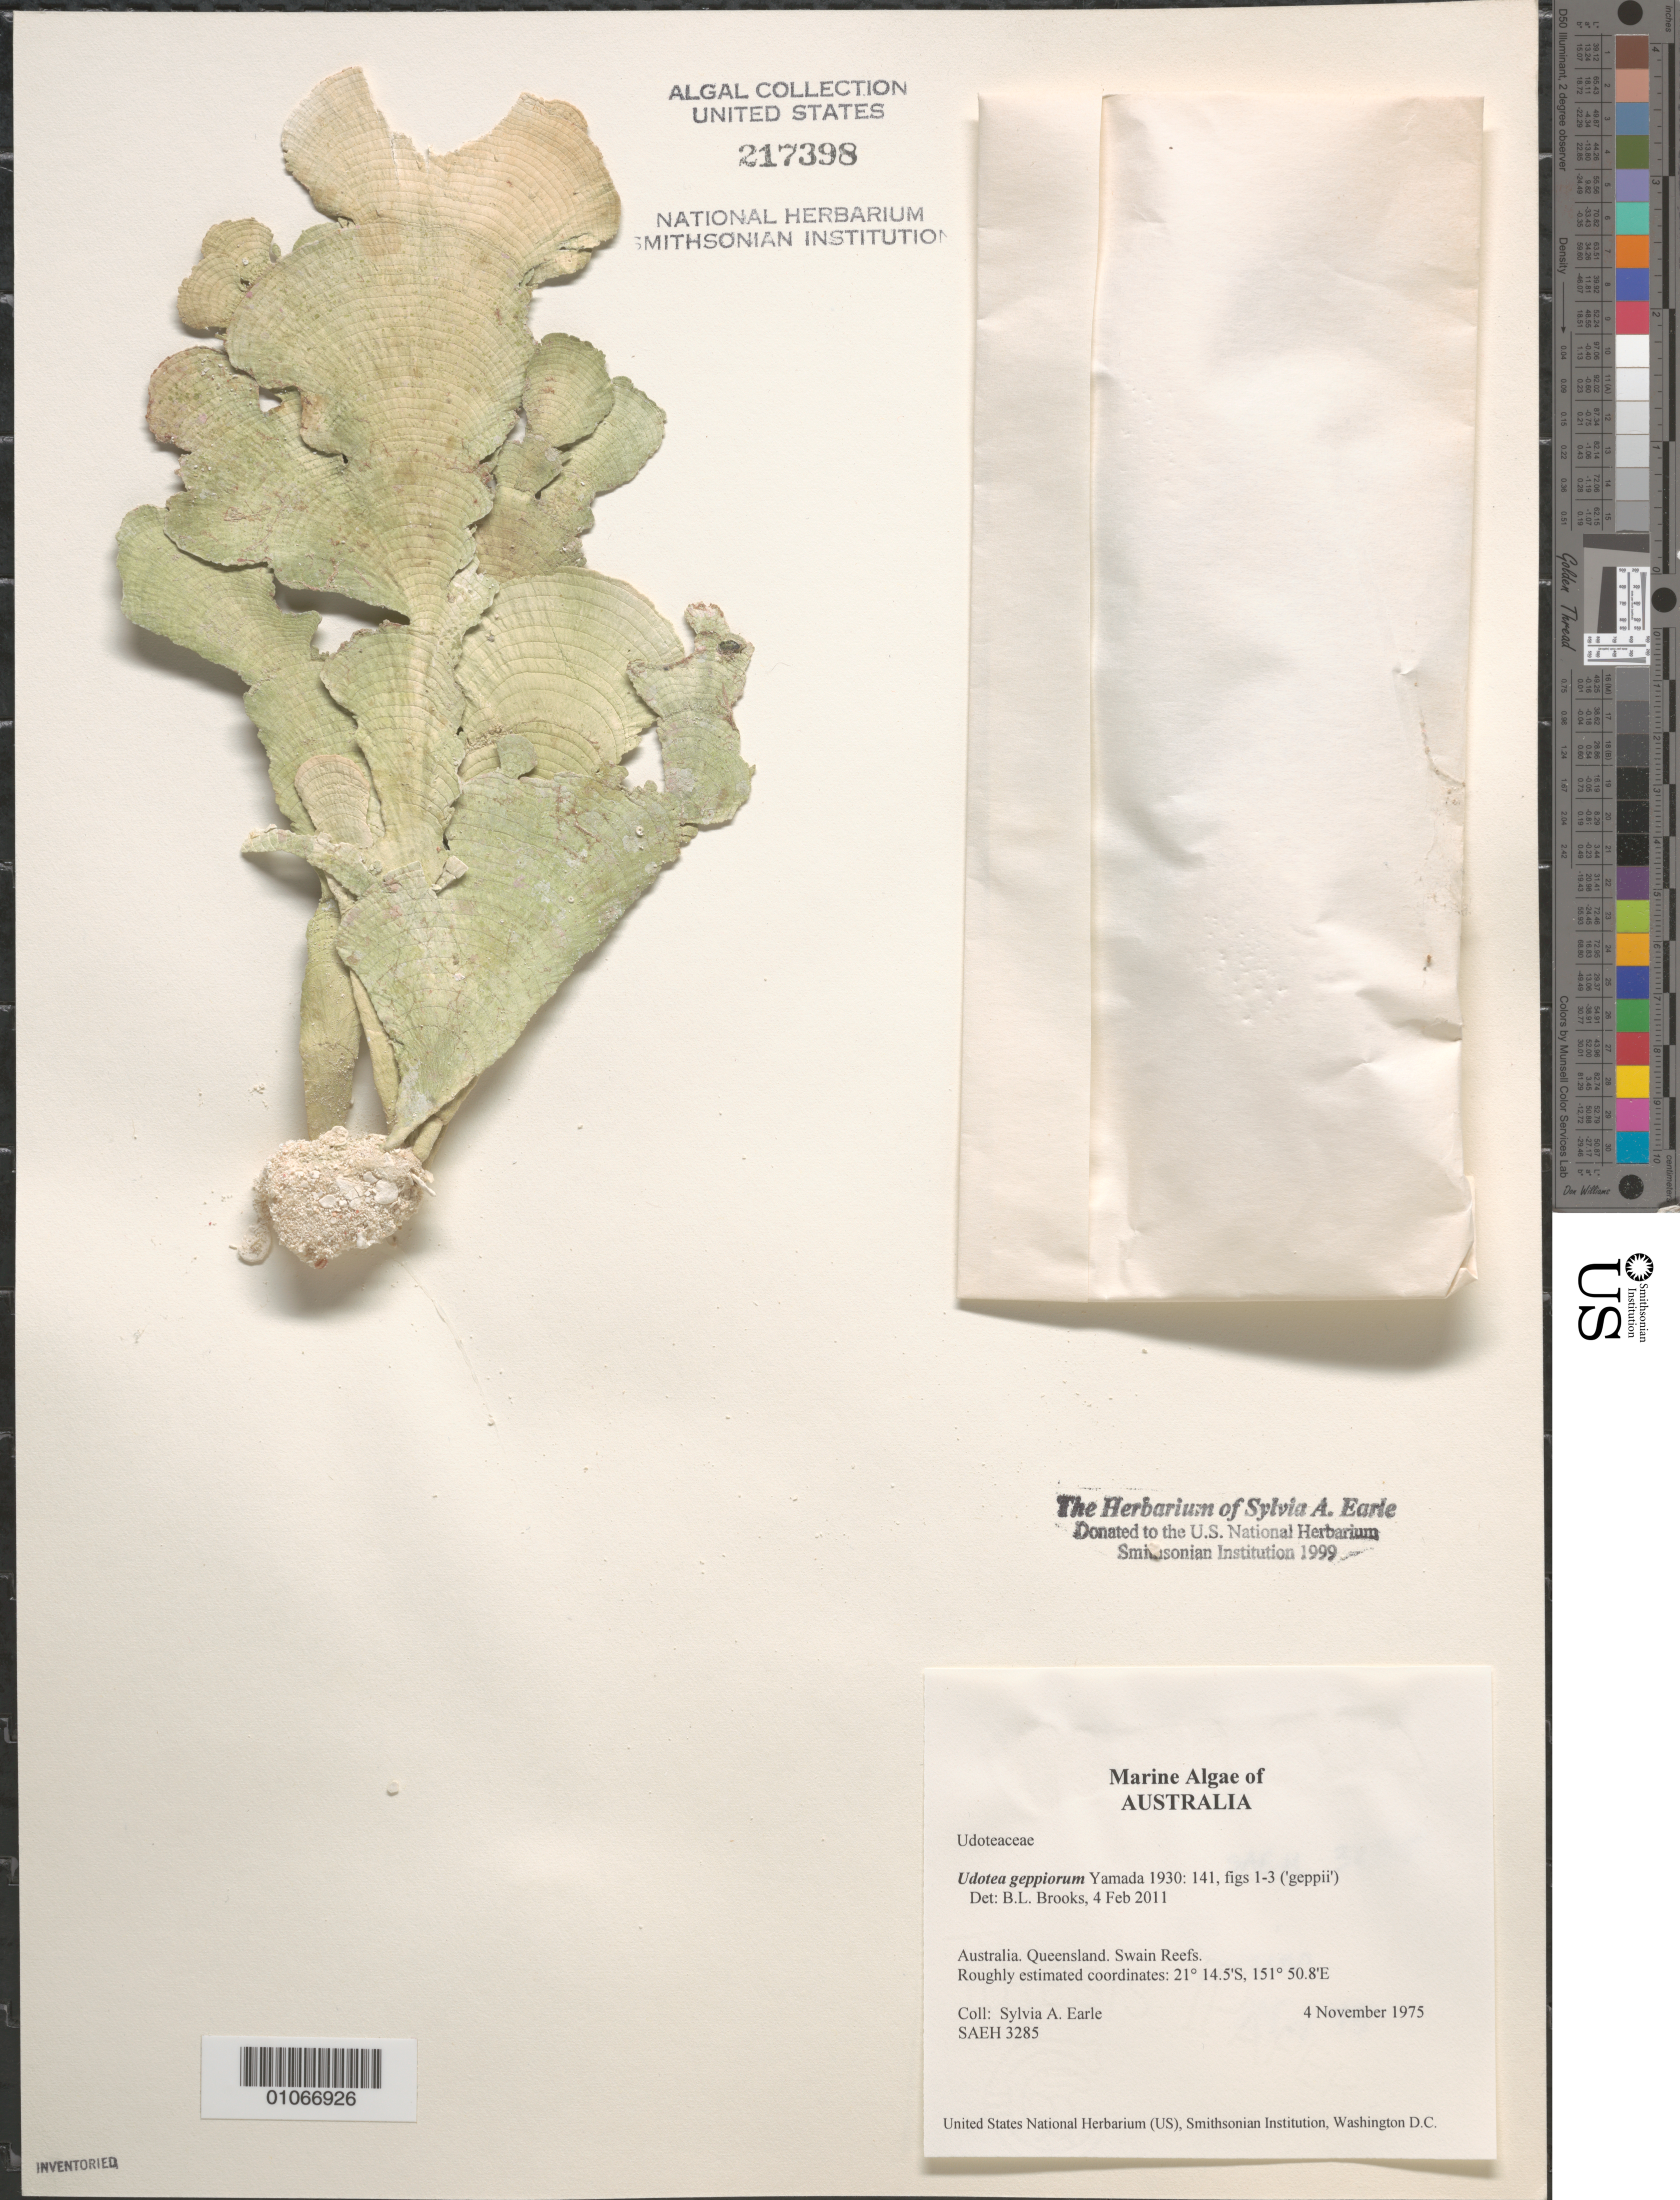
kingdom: Plantae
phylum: Chlorophyta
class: Ulvophyceae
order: Bryopsidales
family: Udoteaceae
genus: Udotea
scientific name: Udotea geppiorum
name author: Yamada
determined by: Brooks, B. L., (BOT), Smithsonian Institution - National Museum of Natural History (UNITED STATES)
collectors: S. A. Earle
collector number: SAEH 3285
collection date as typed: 04 Nov 1975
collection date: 1975-11-04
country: Australia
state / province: Queensland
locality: Swain Reefs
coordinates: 21 14.5'S, 151 50.8'E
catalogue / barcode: US 217398